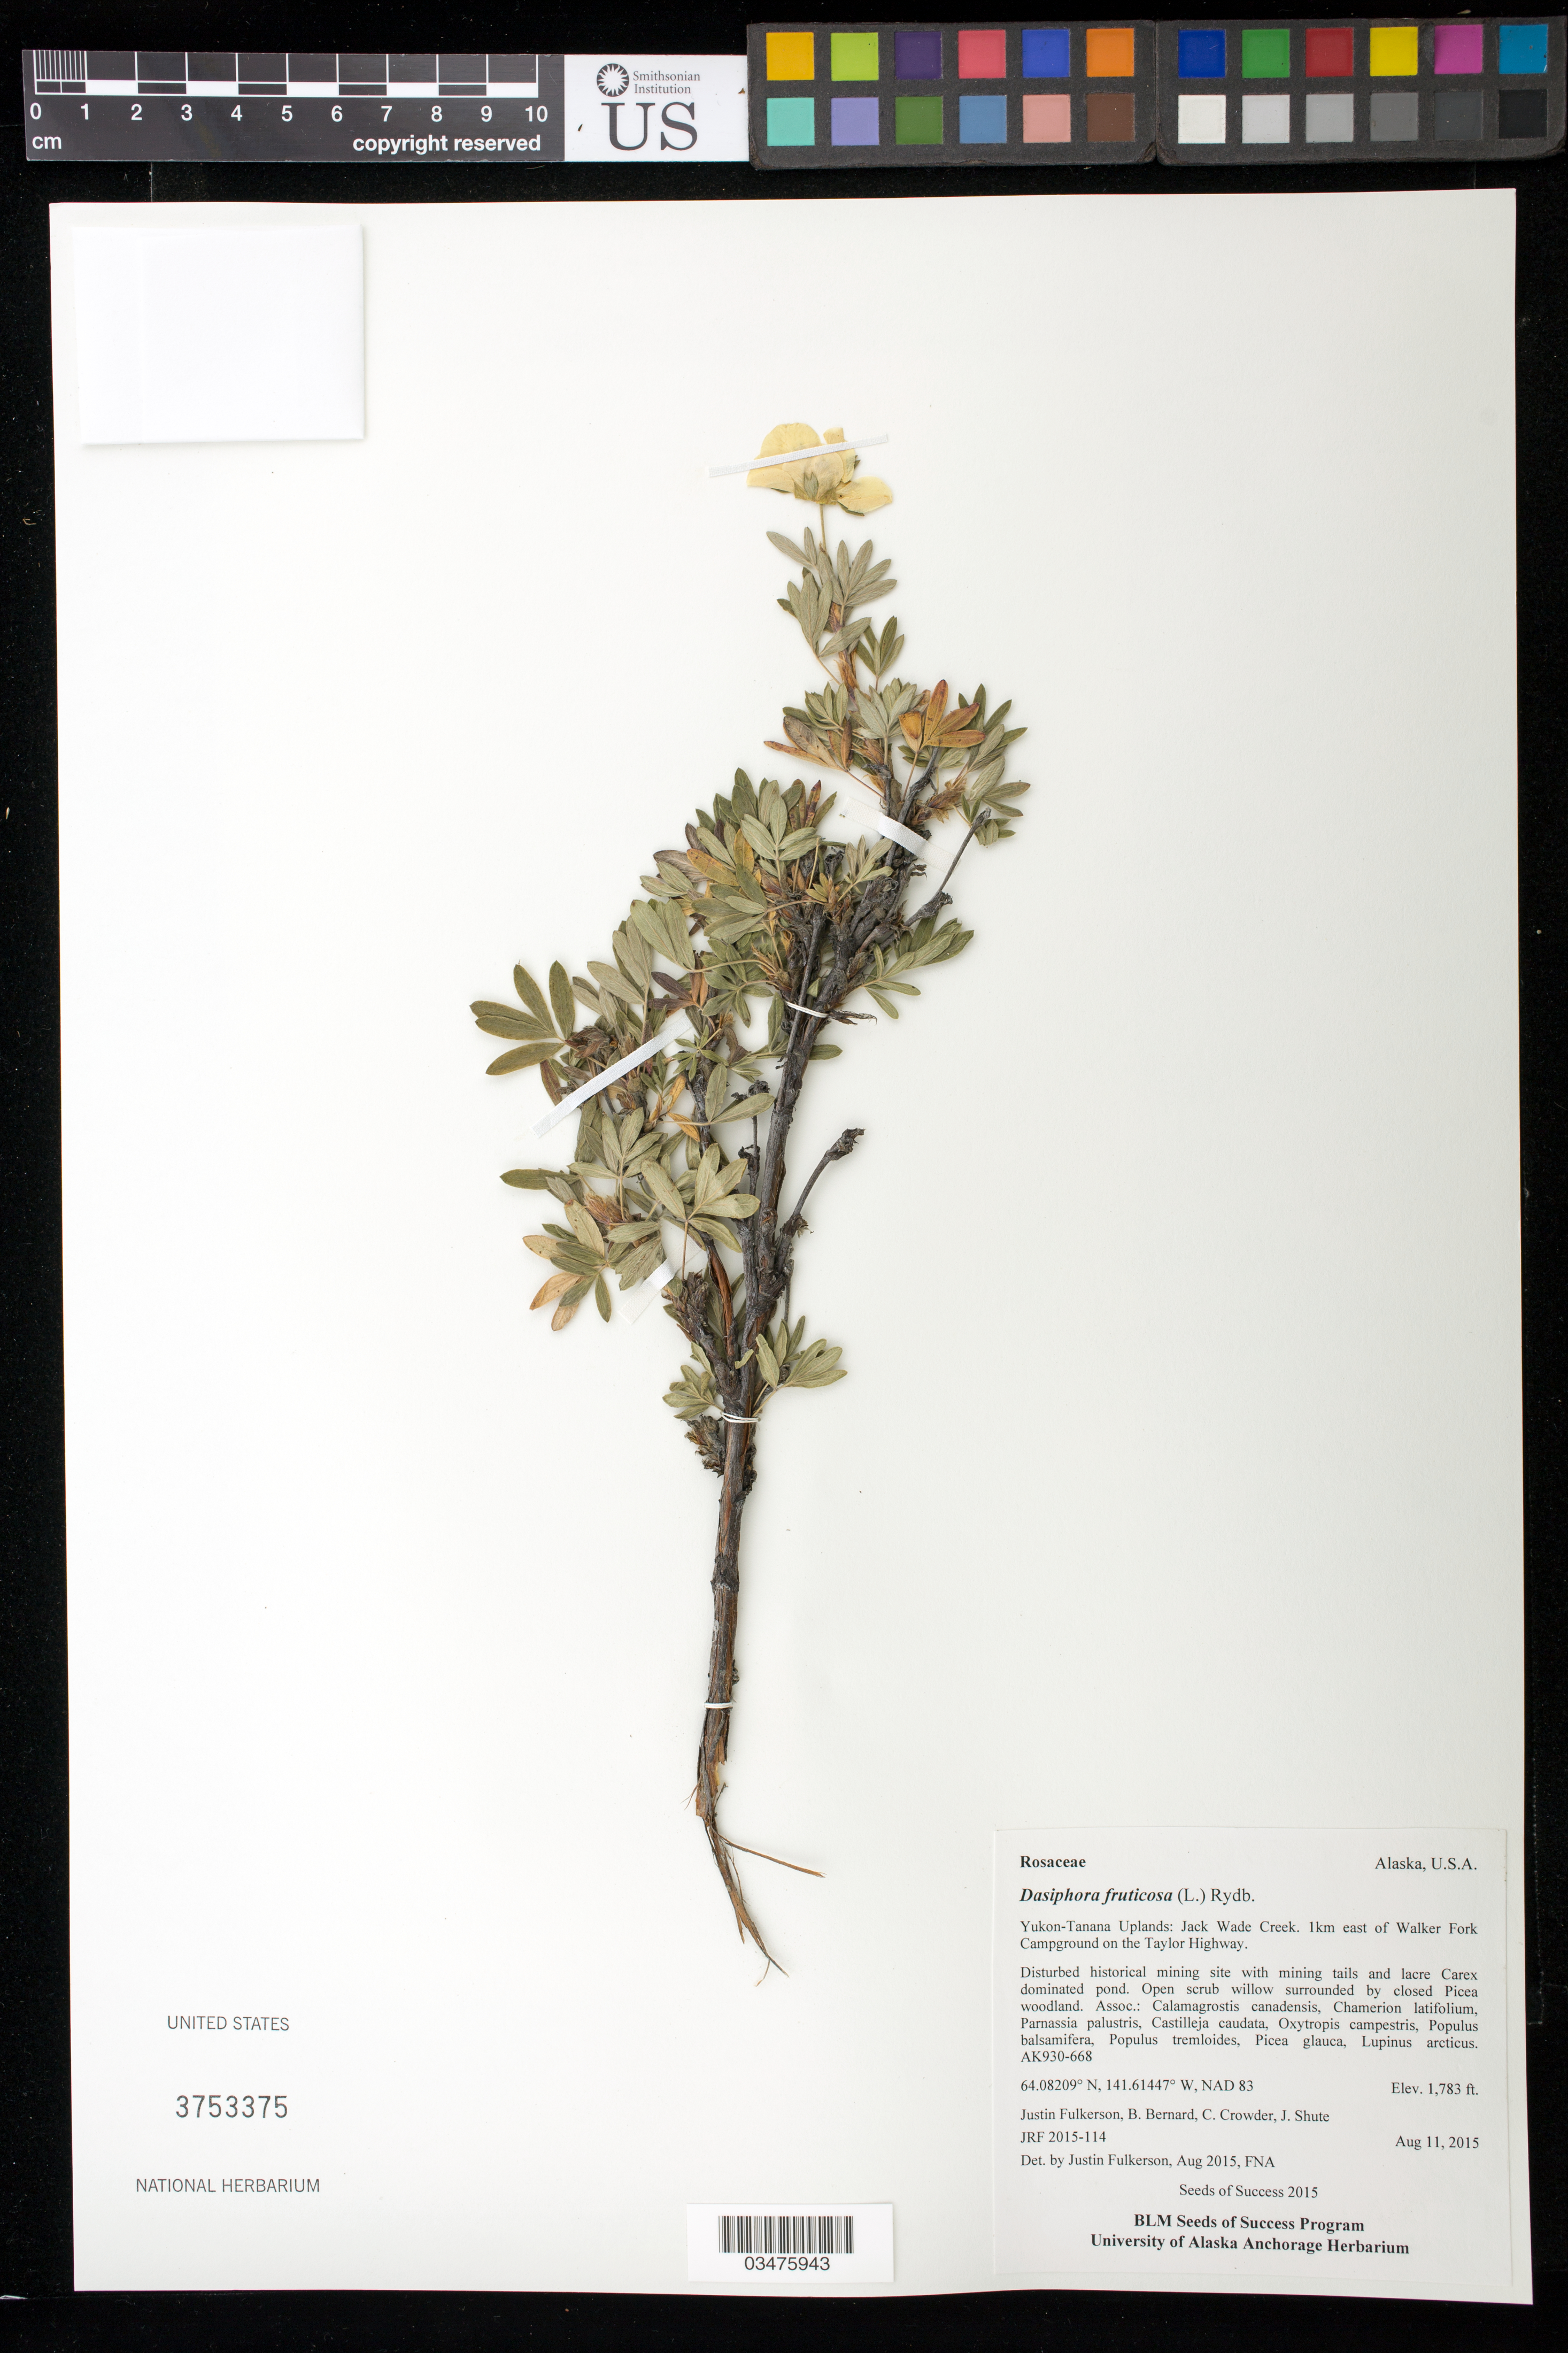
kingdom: Plantae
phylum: Tracheophyta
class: Magnoliopsida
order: Rosales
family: Rosaceae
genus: Dasiphora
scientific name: Dasiphora fruticosa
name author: (L.) Rydb.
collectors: J. Fulkerson, C. Crowder, J. Shute & B. Bernard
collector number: OR110-668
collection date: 2015-08-11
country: United States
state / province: Alaska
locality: Yukon-Tanana Uplands, Jack Wade Creek. 1 km E of Walker Fork Campground on the Taylor Hwy.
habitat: Disturbed historical mining site with mining tails and lacre Carex dominated pond. Open scrub willow surrounded by closed Picea woodland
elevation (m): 543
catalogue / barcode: US 3753375